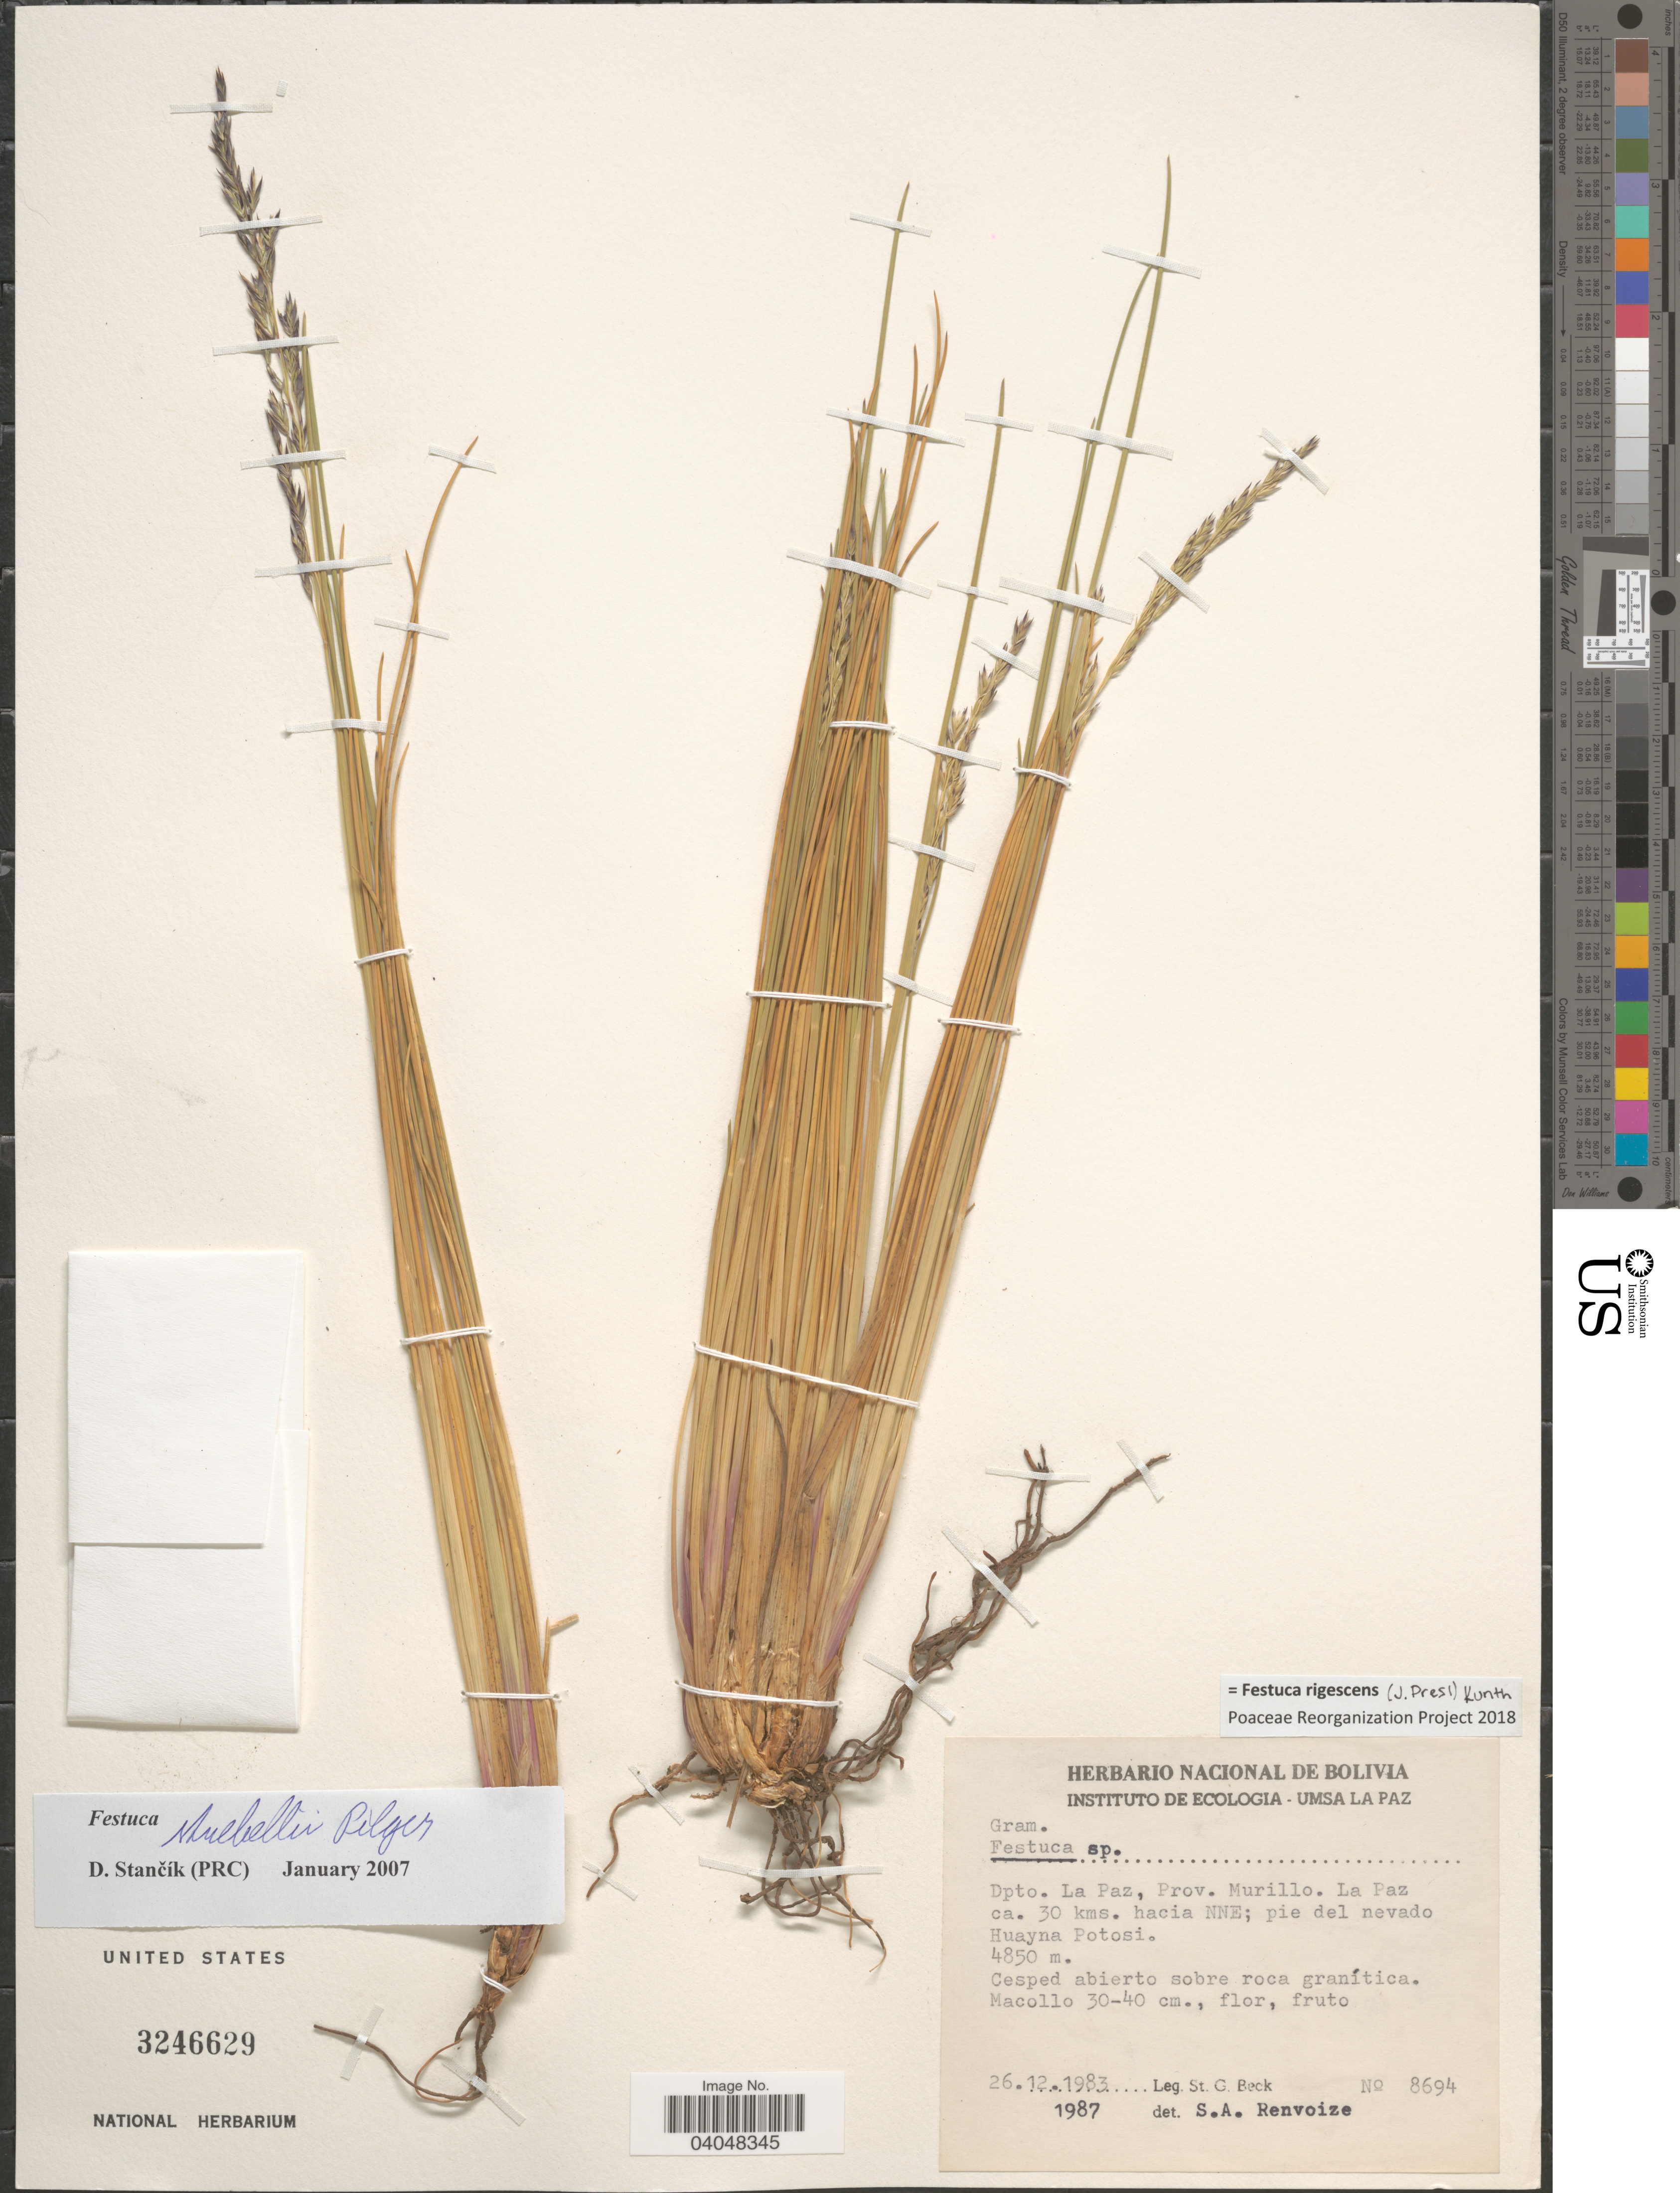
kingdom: Plantae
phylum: Tracheophyta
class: Liliopsida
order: Poales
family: Poaceae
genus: Festuca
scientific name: Festuca rigescens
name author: (J. Presl) Kunth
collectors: S. G. Beck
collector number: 8694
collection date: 1983-12-26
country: Bolivia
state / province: La Paz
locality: Dpto. La Paz, Prov. Murillo, La Paz ca. 30 kms. hacia NNE; pie del nevado Huayna Potosi.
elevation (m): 4850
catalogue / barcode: US 3246629